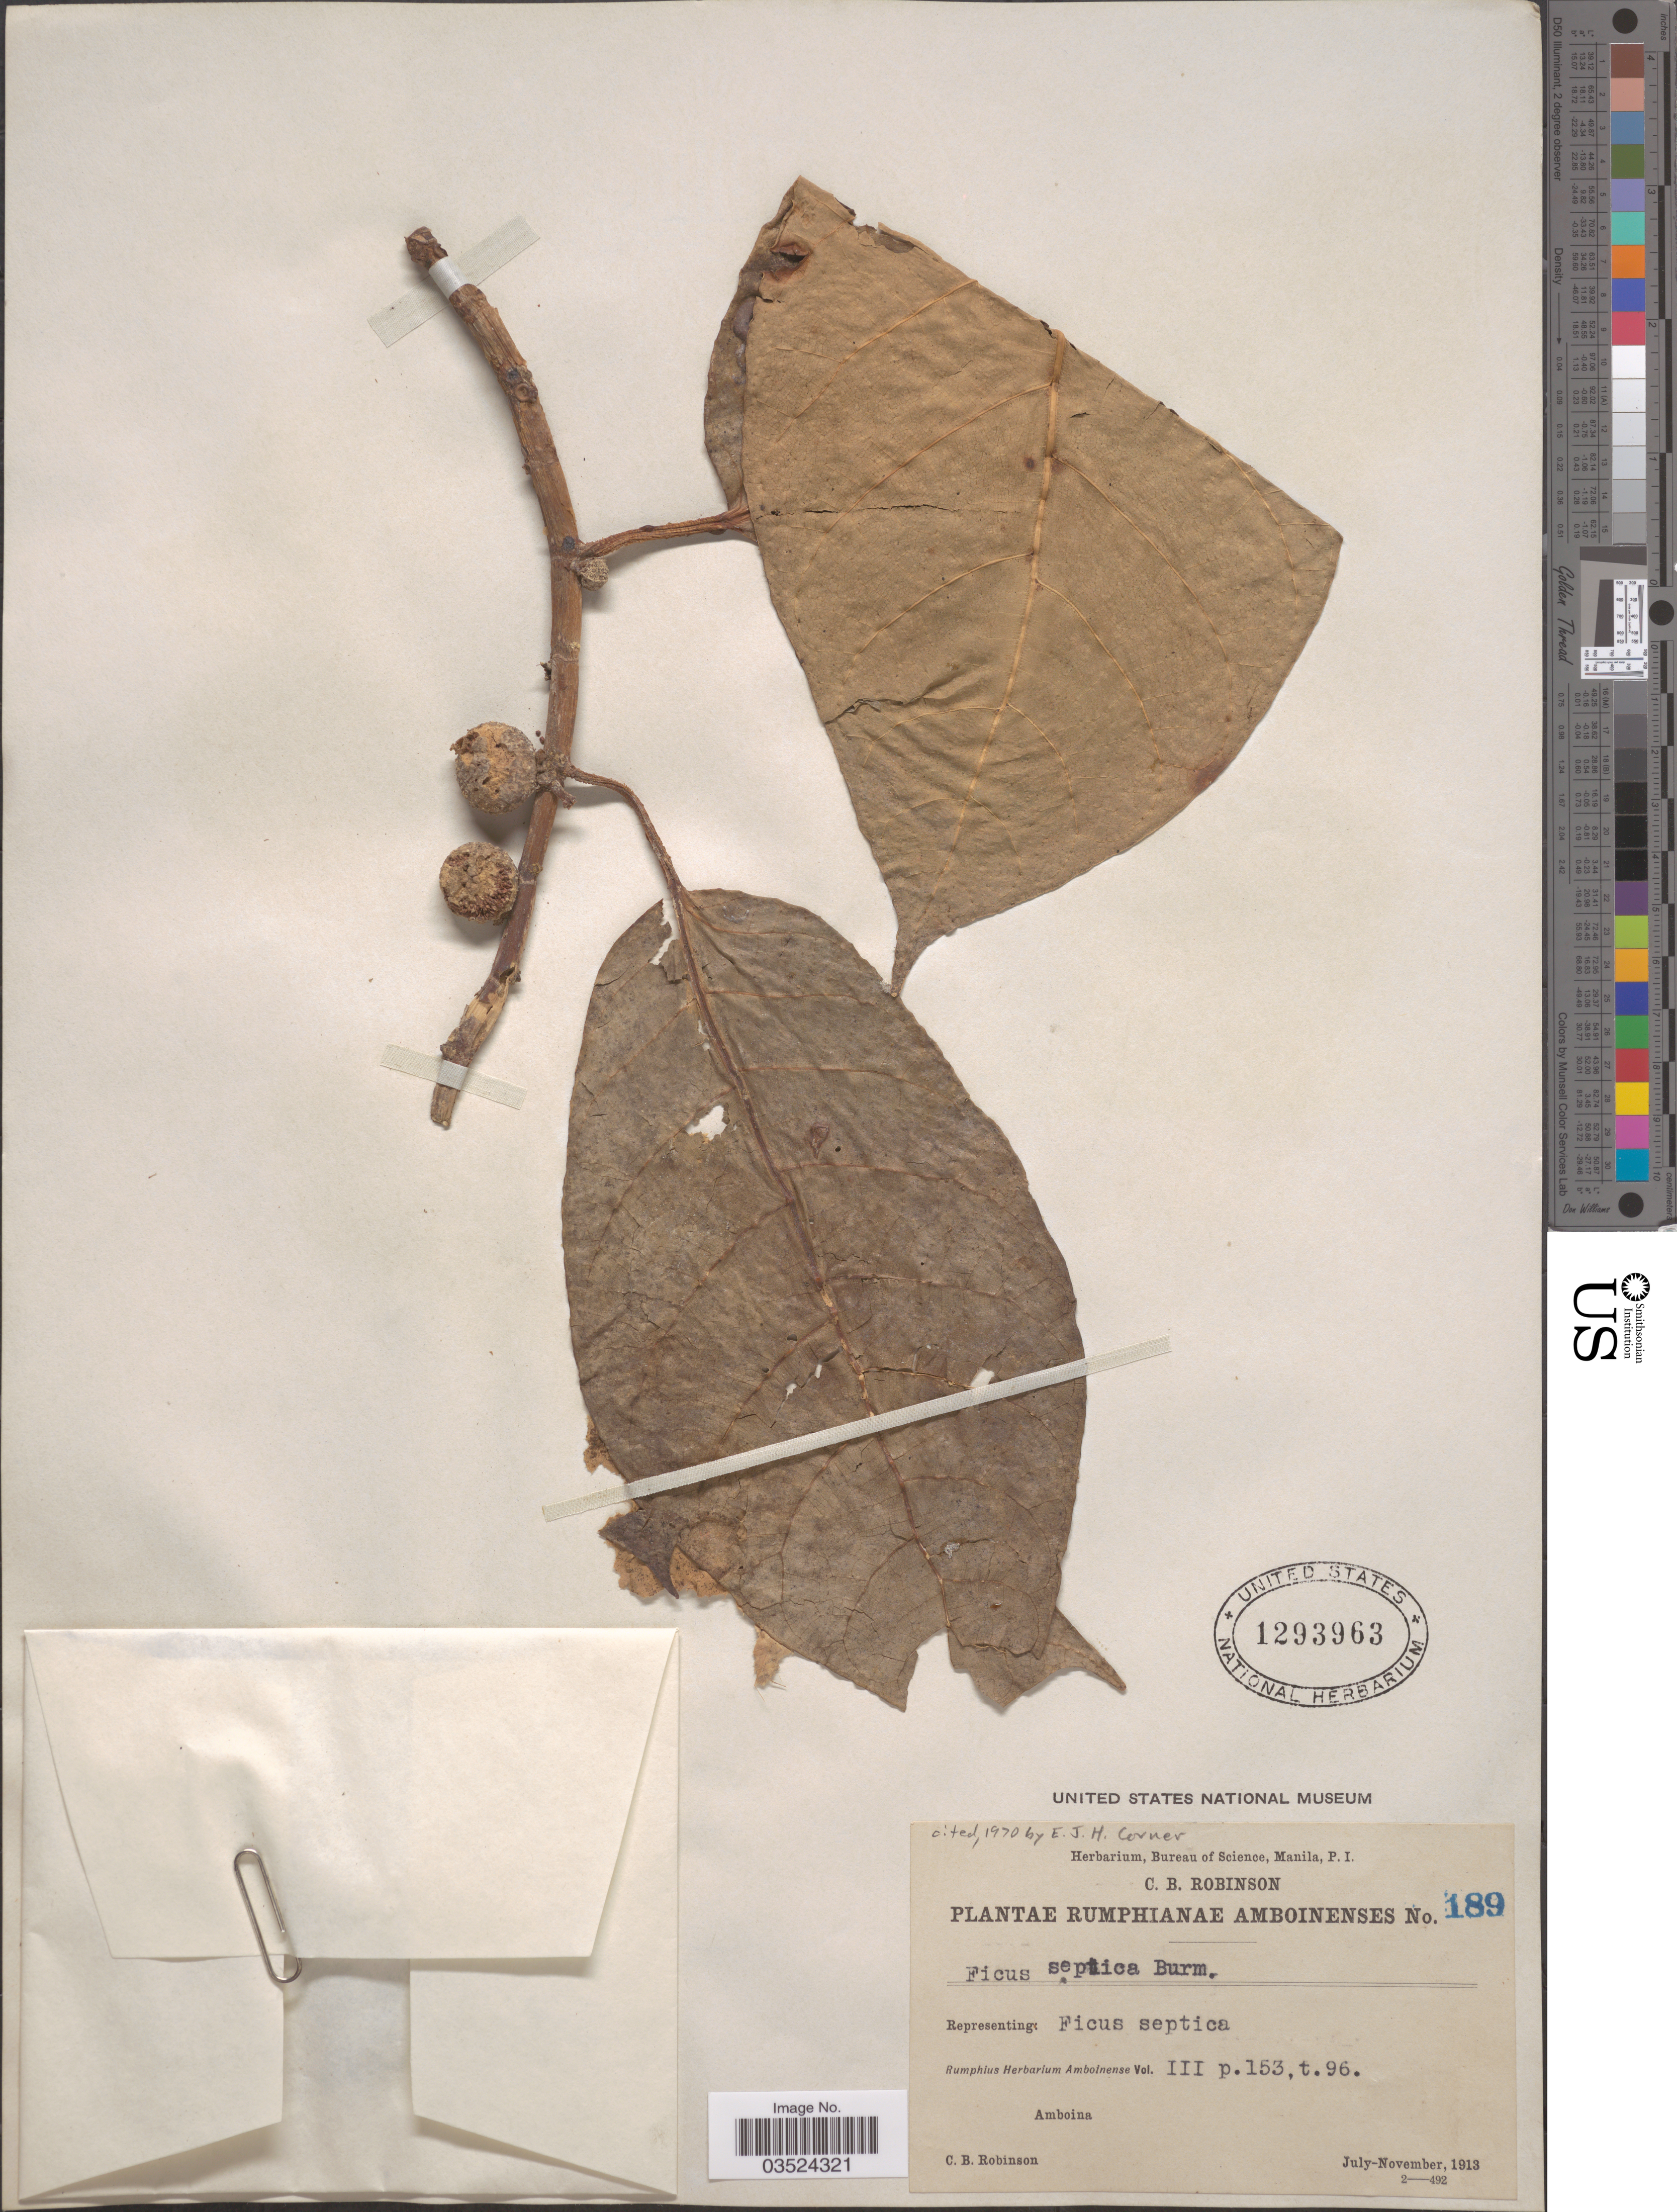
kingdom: Plantae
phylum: Tracheophyta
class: Magnoliopsida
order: Rosales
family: Moraceae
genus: Ficus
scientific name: Ficus septica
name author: Burm. f.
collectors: C. Robinson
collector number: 189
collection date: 1913-07/1913-11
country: Indonesia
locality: Amboina.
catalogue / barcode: US 1293963